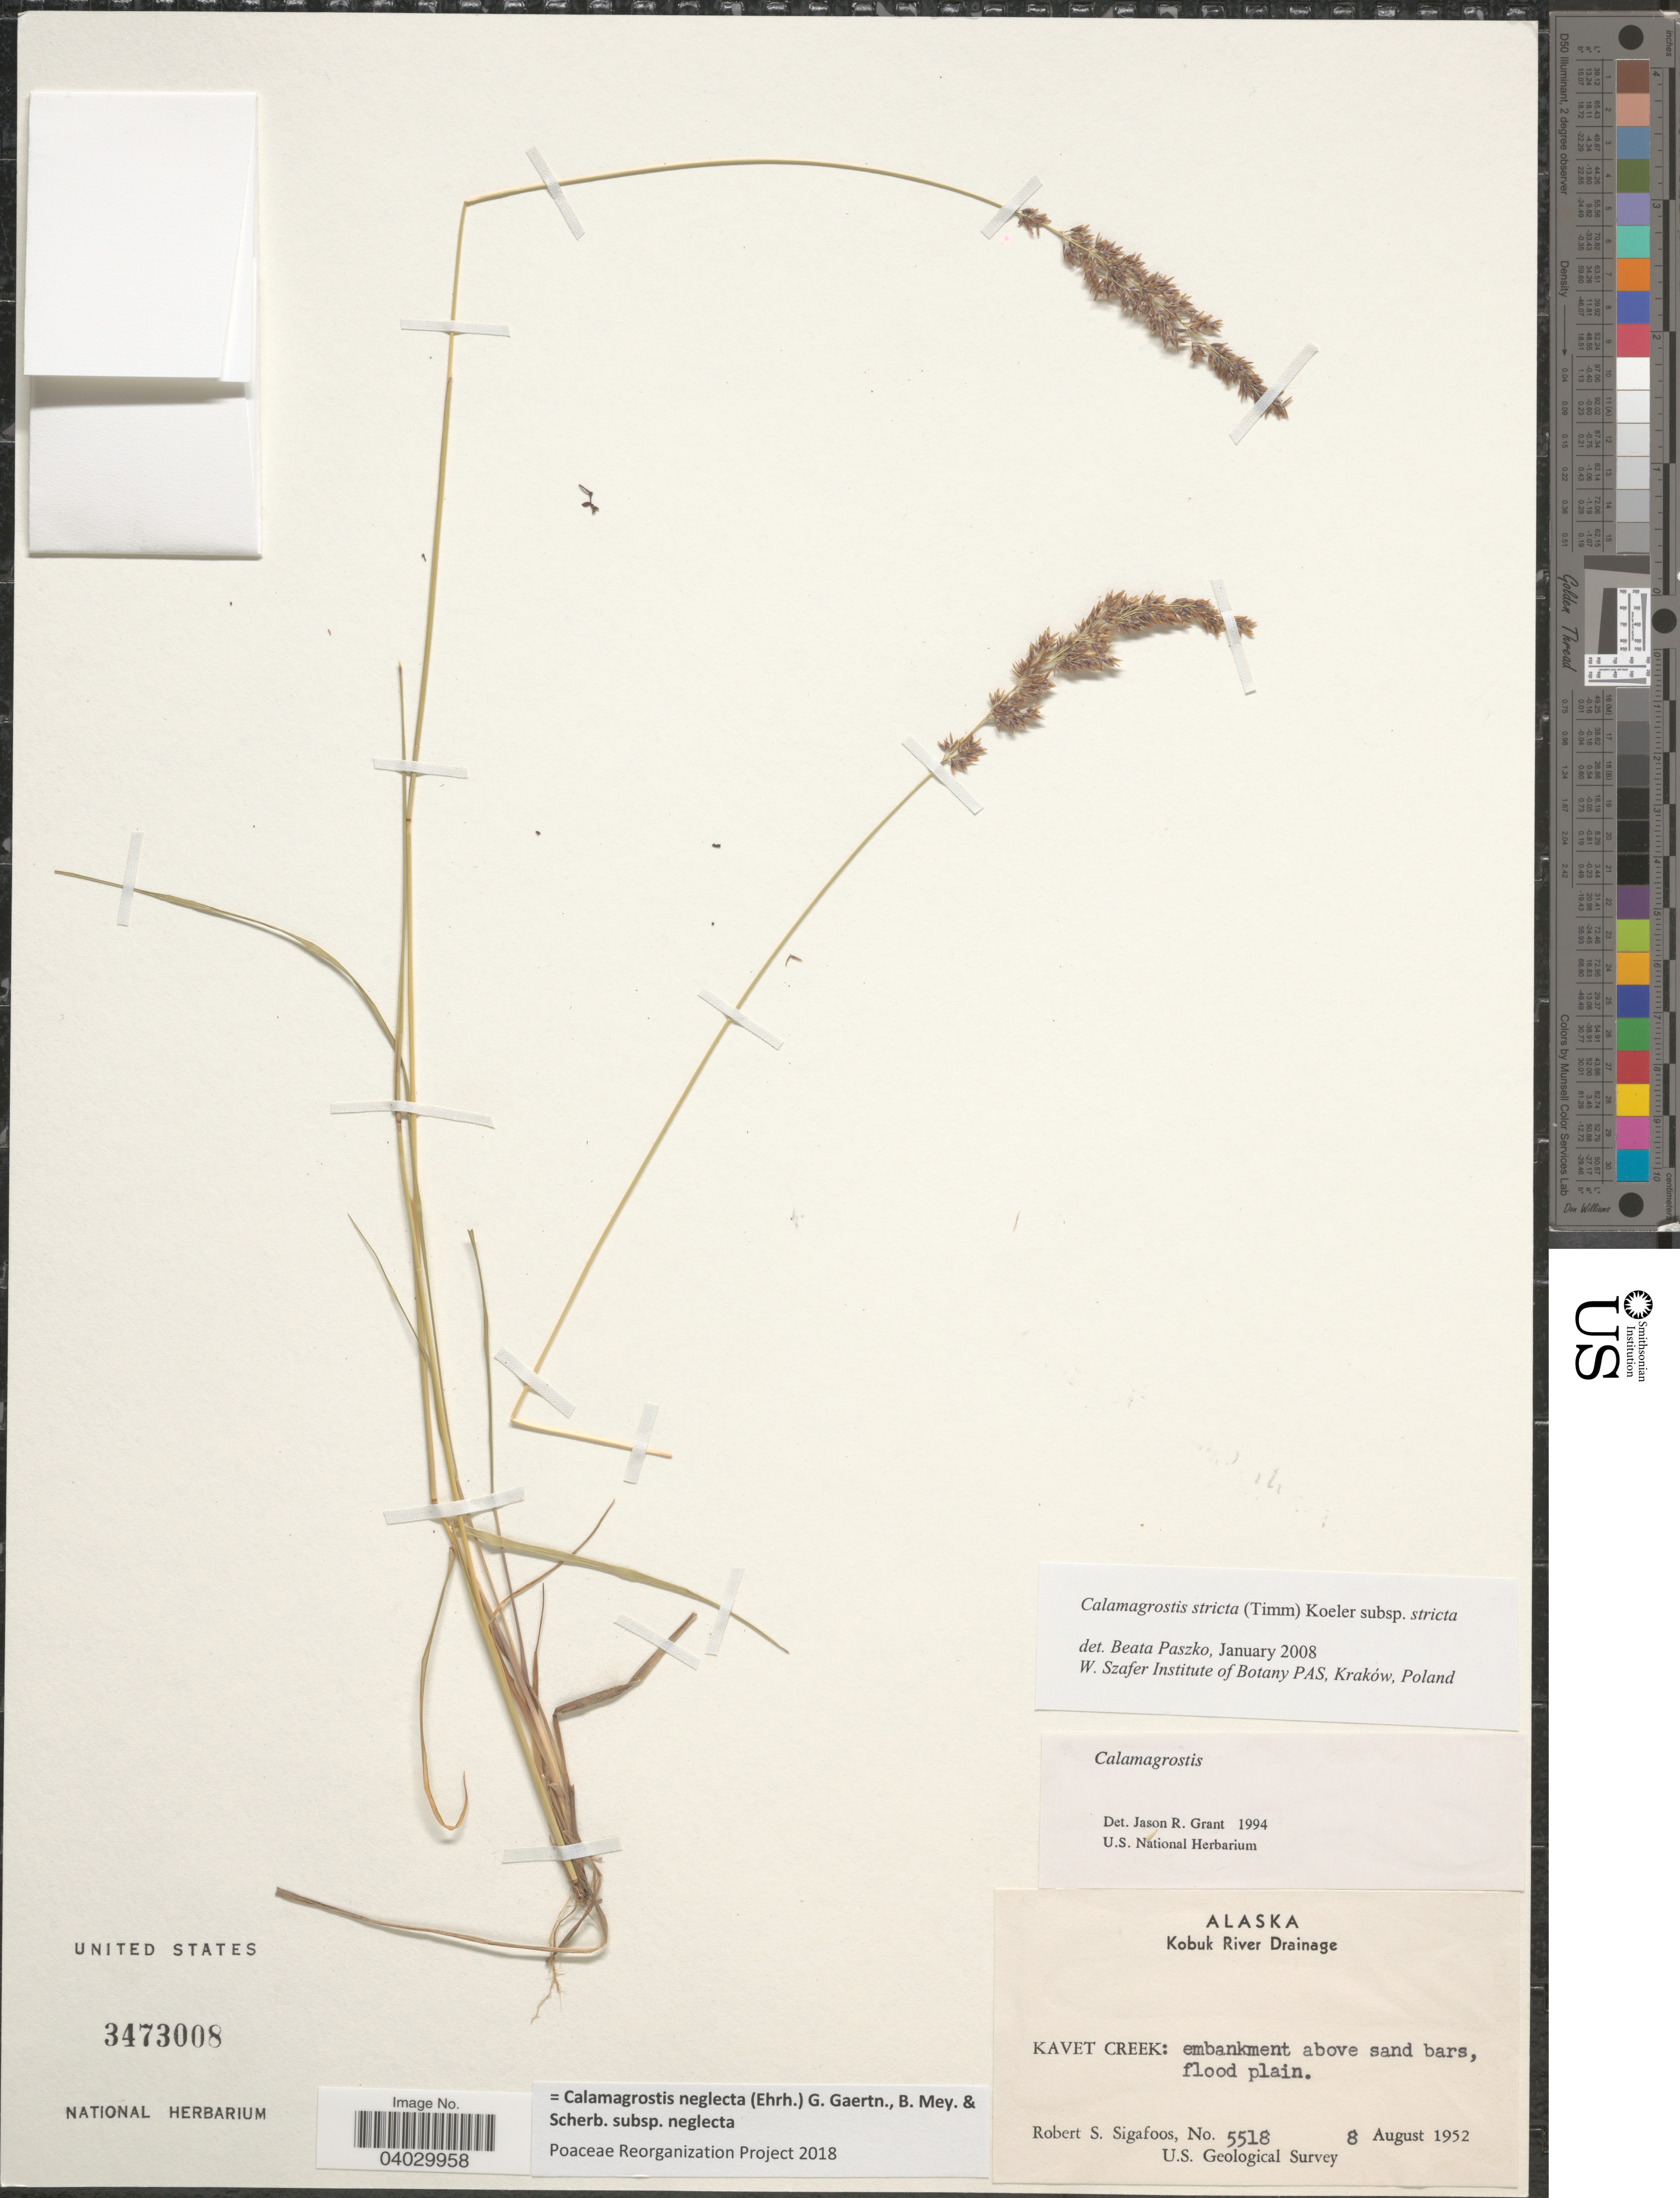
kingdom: Plantae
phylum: Tracheophyta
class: Liliopsida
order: Poales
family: Poaceae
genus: Calamagrostis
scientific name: Calamagrostis neglecta subsp. neglecta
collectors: R. Sigafoos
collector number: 5518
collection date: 1952-08-08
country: United States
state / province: Alaska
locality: Kobuk River Drainage. Kavet Creek: embankment above sand bars, flood plain.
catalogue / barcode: US 3473008